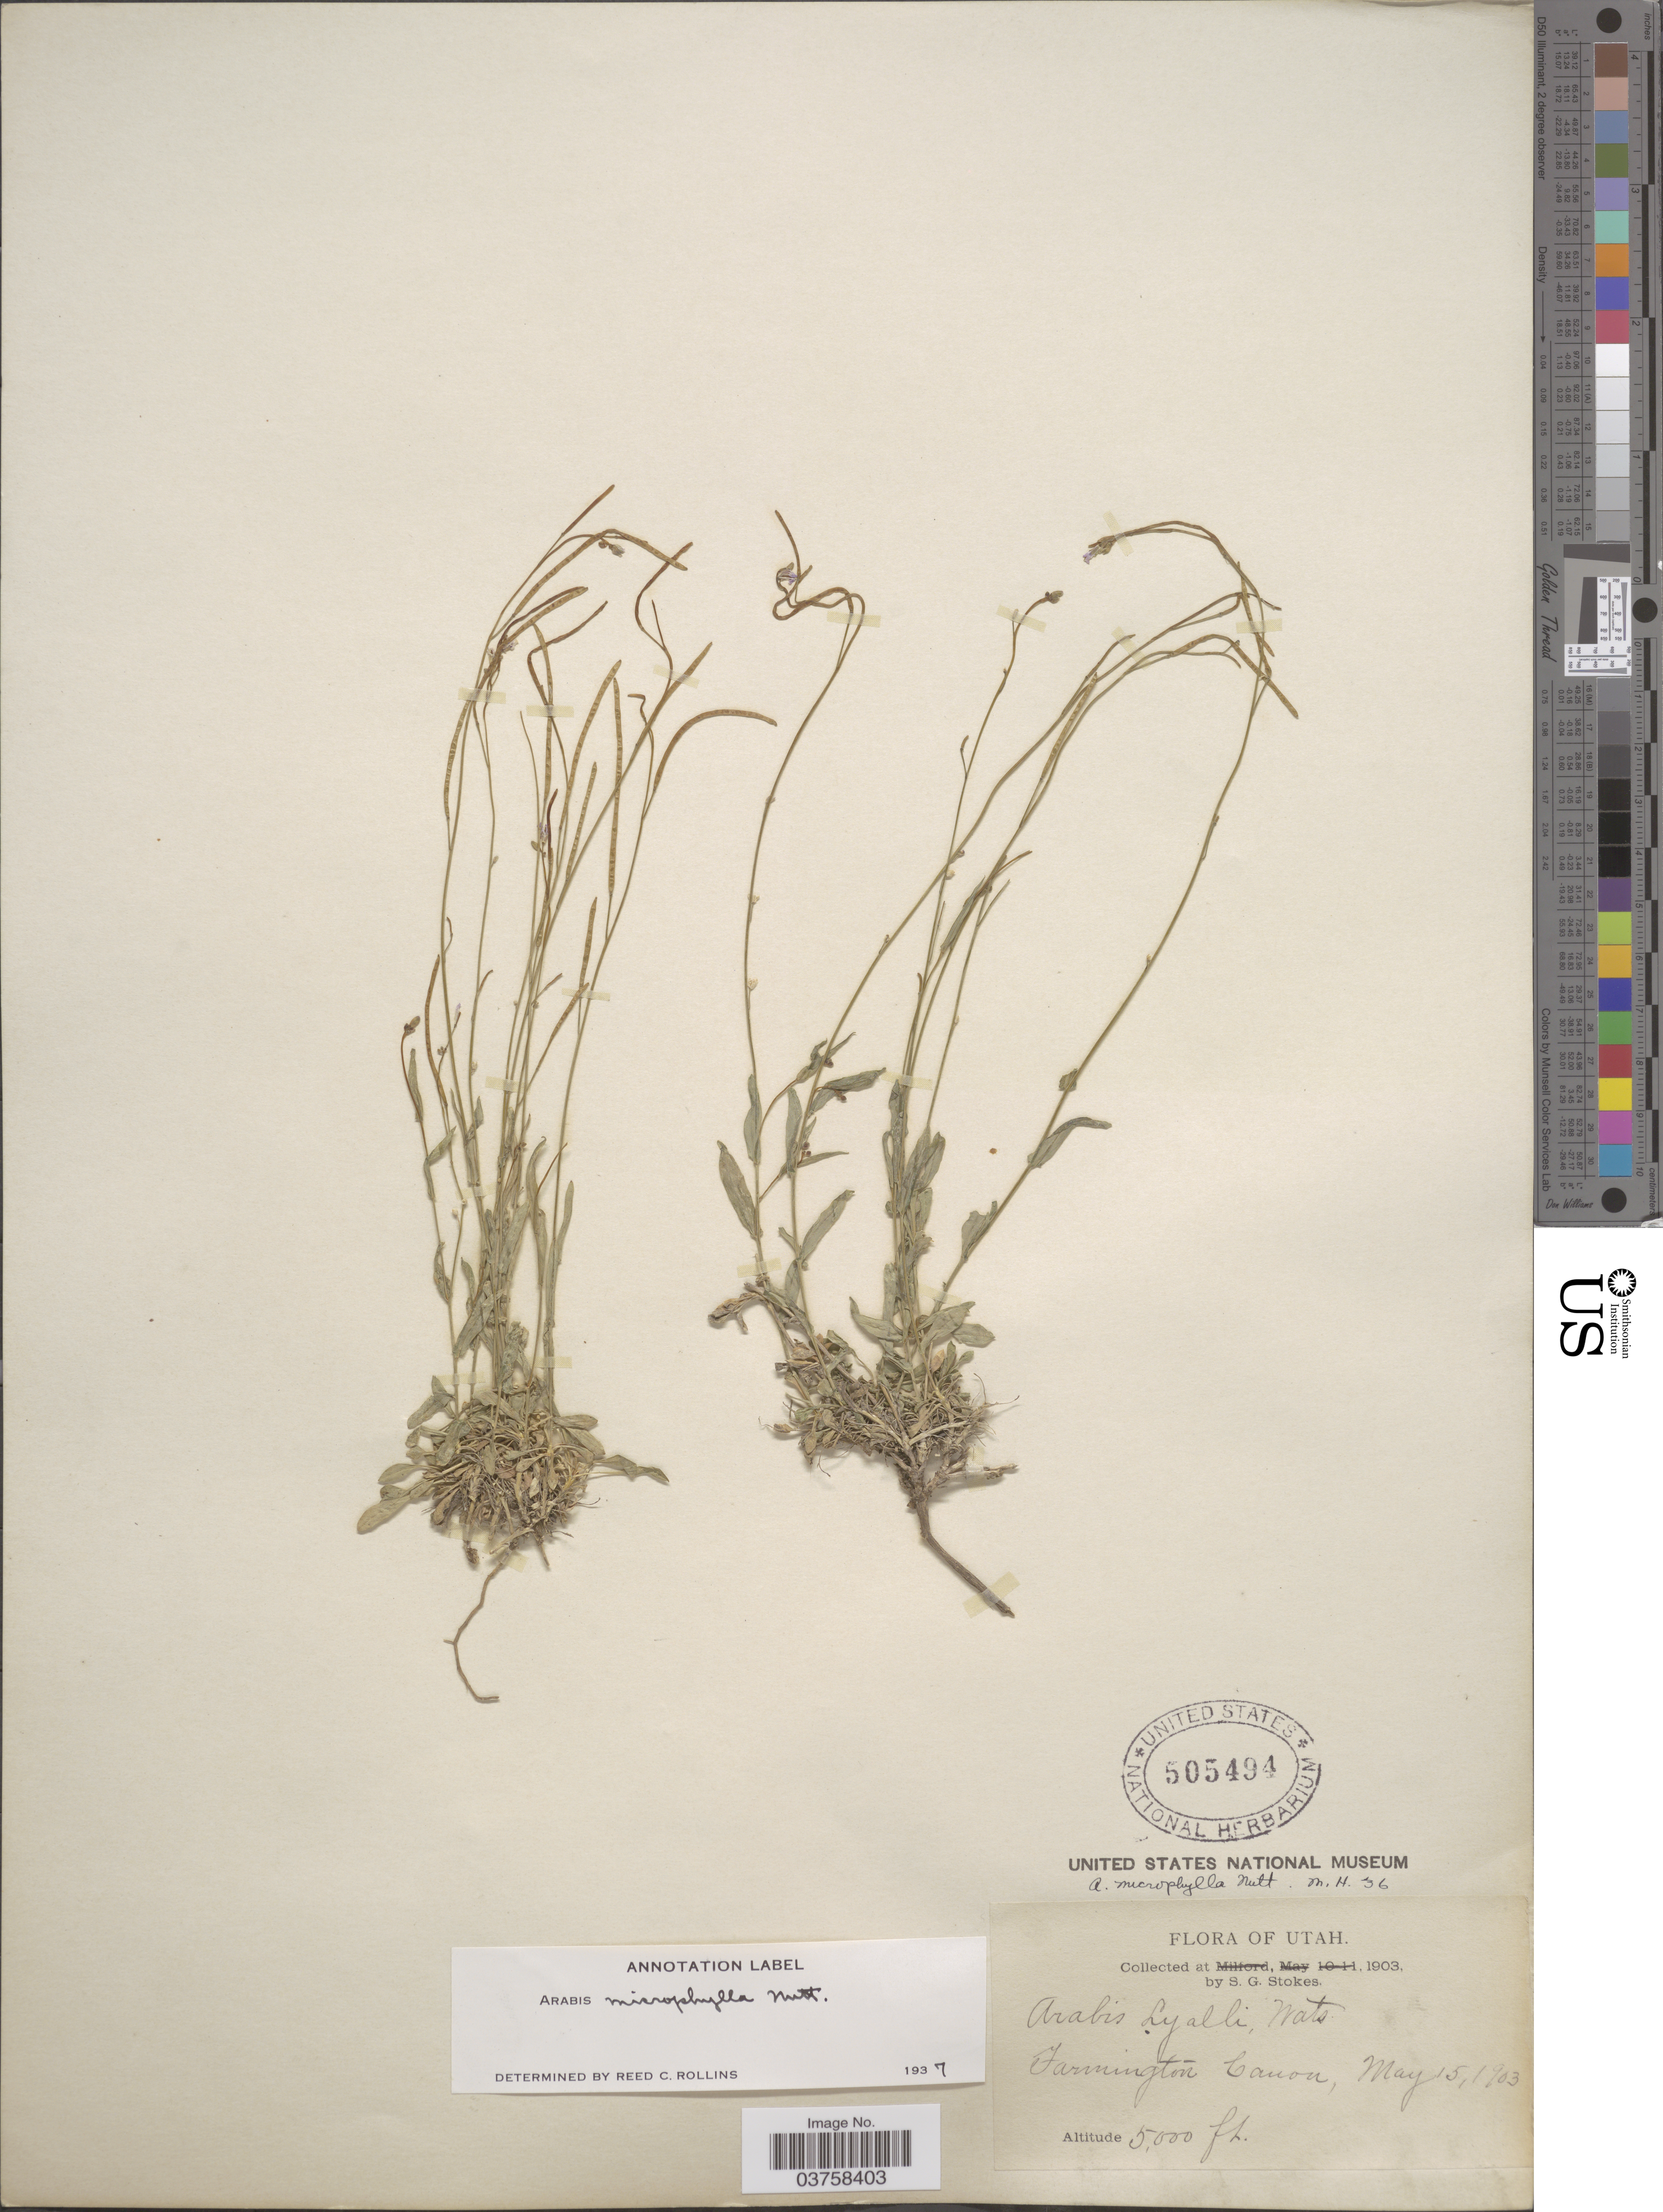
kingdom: Plantae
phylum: Tracheophyta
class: Magnoliopsida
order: Brassicales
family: Brassicaceae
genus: Arabis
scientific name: Arabis microphylla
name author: Nutt.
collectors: S. G. Stokes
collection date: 1903-05-15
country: United States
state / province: Utah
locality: Farmington Canon.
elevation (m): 1524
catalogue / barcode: US 505494